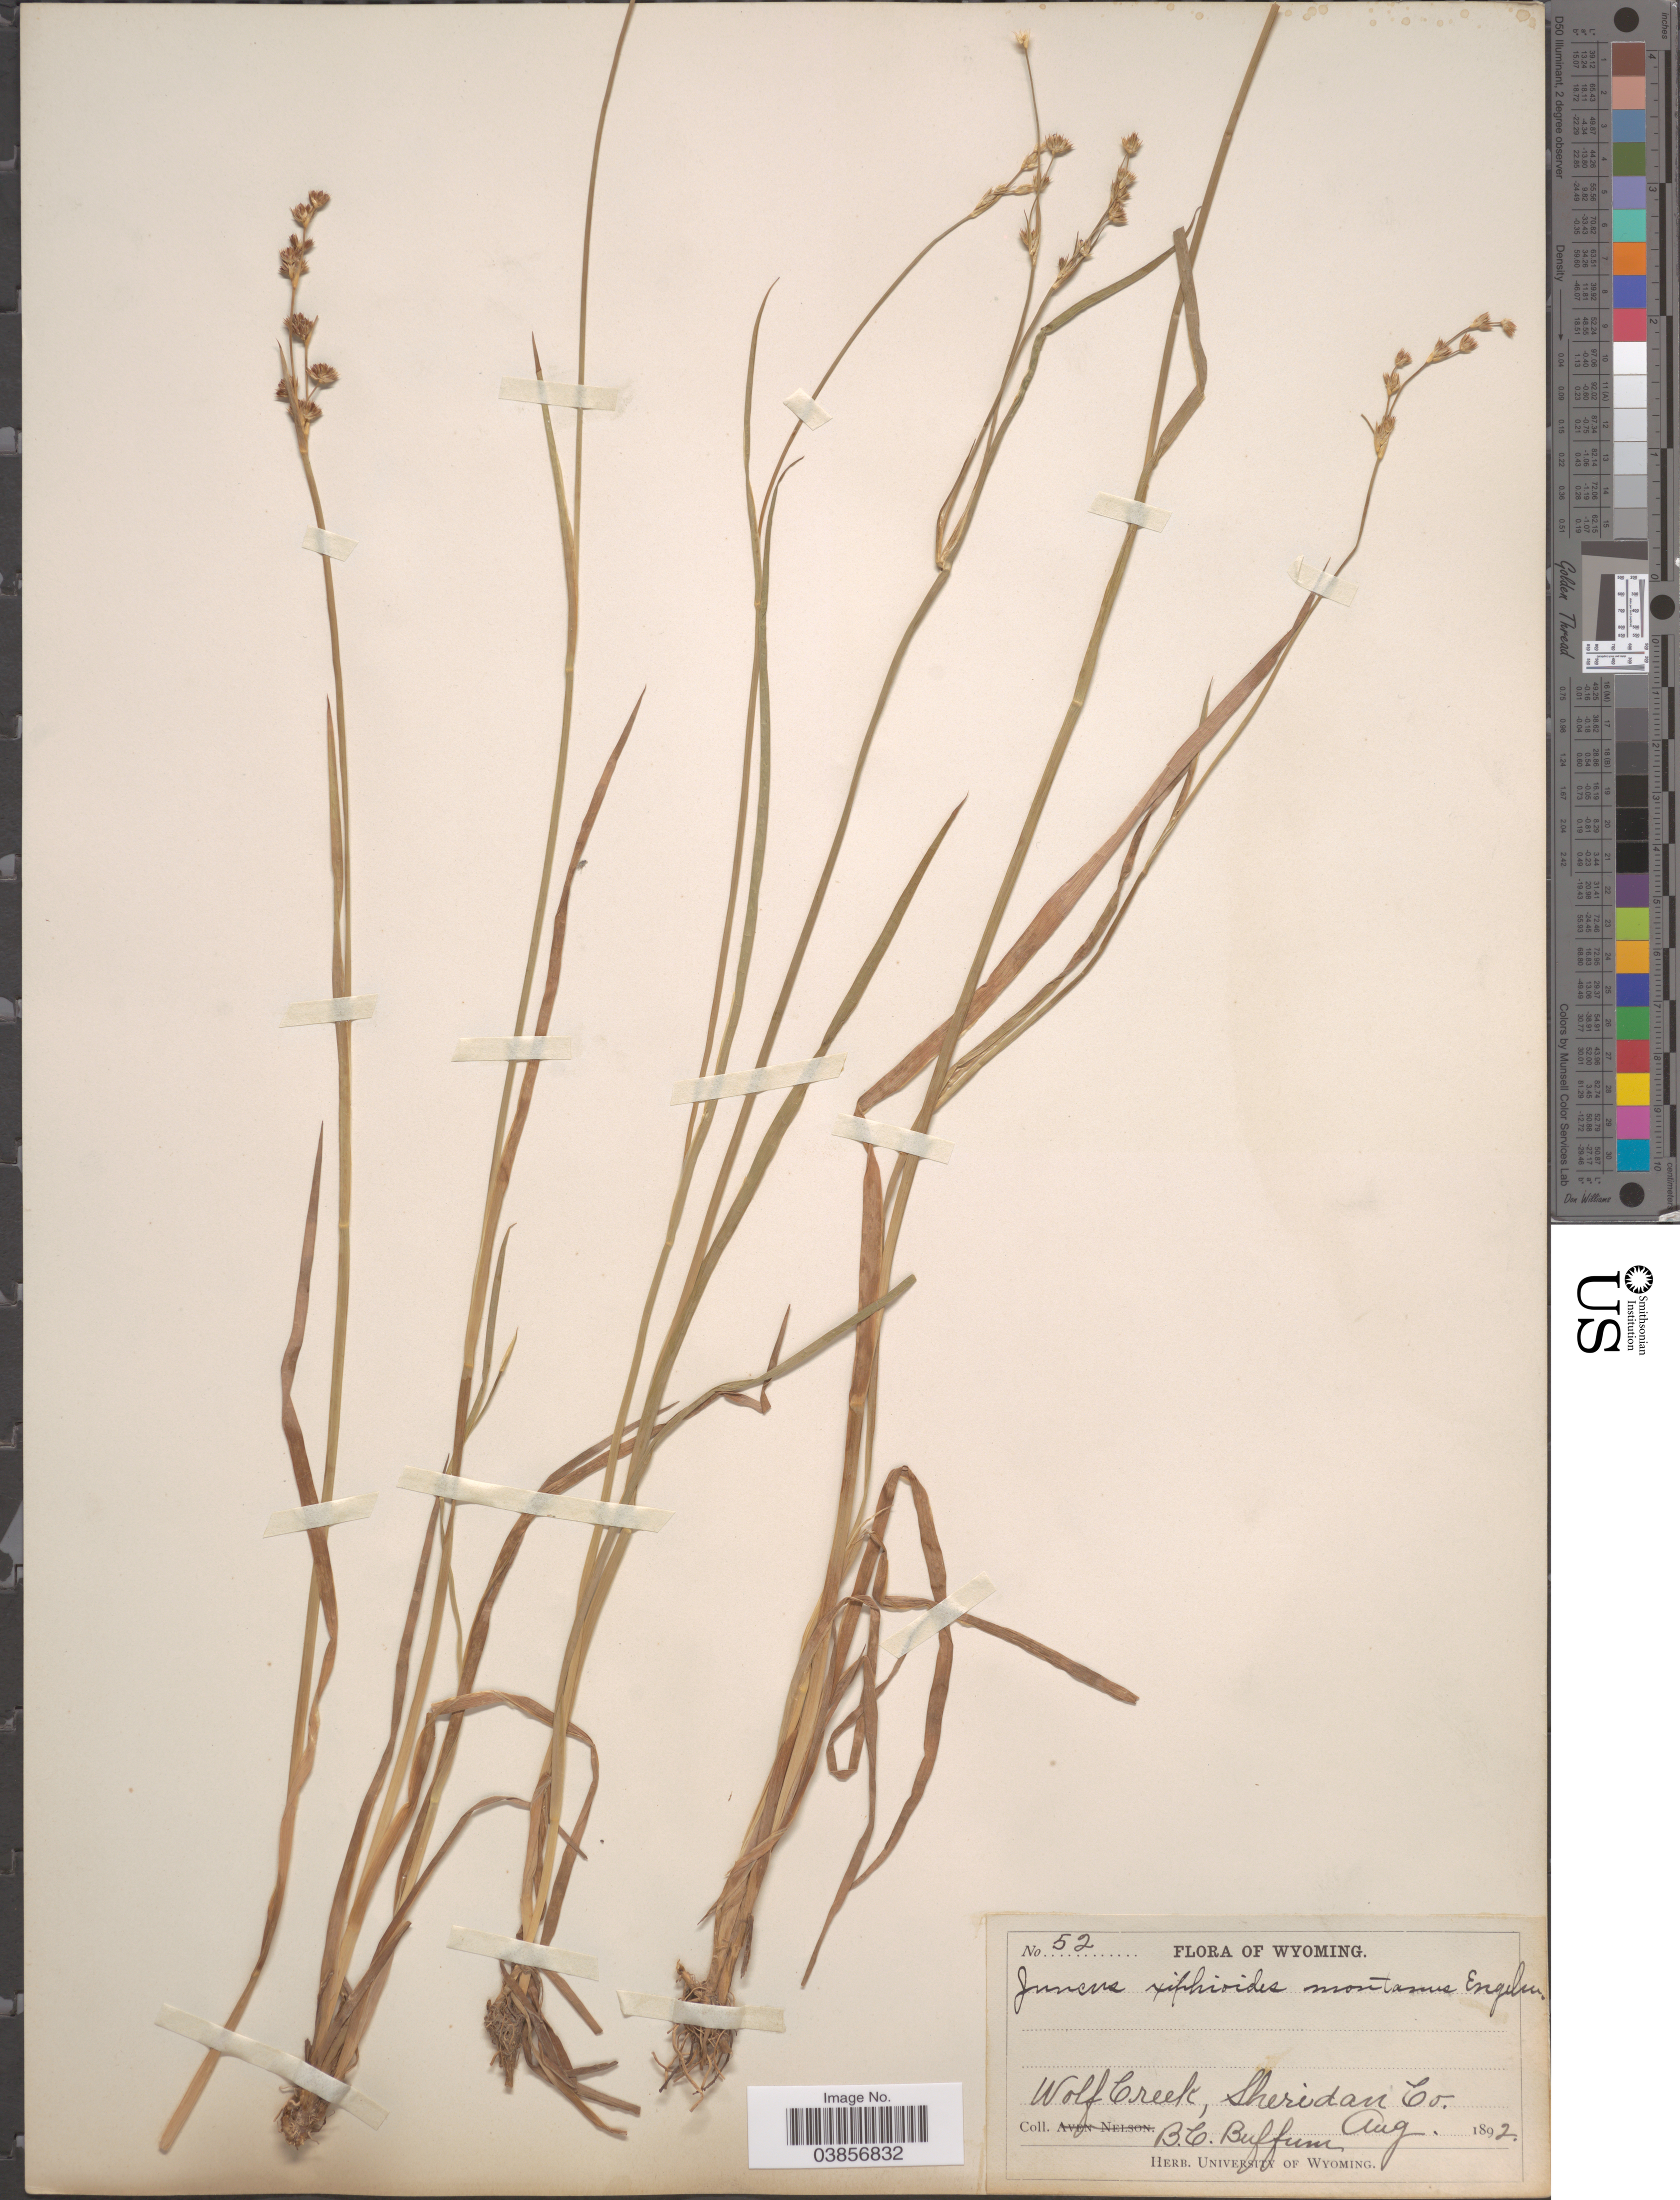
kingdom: Plantae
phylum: Tracheophyta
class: Liliopsida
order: Poales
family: Juncaceae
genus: Juncus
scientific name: Juncus saximontanus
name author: A. Nelson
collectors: B. Buffum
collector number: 52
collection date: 1892-08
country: United States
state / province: Wyoming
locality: Wolf Creek, Sheridan Co.